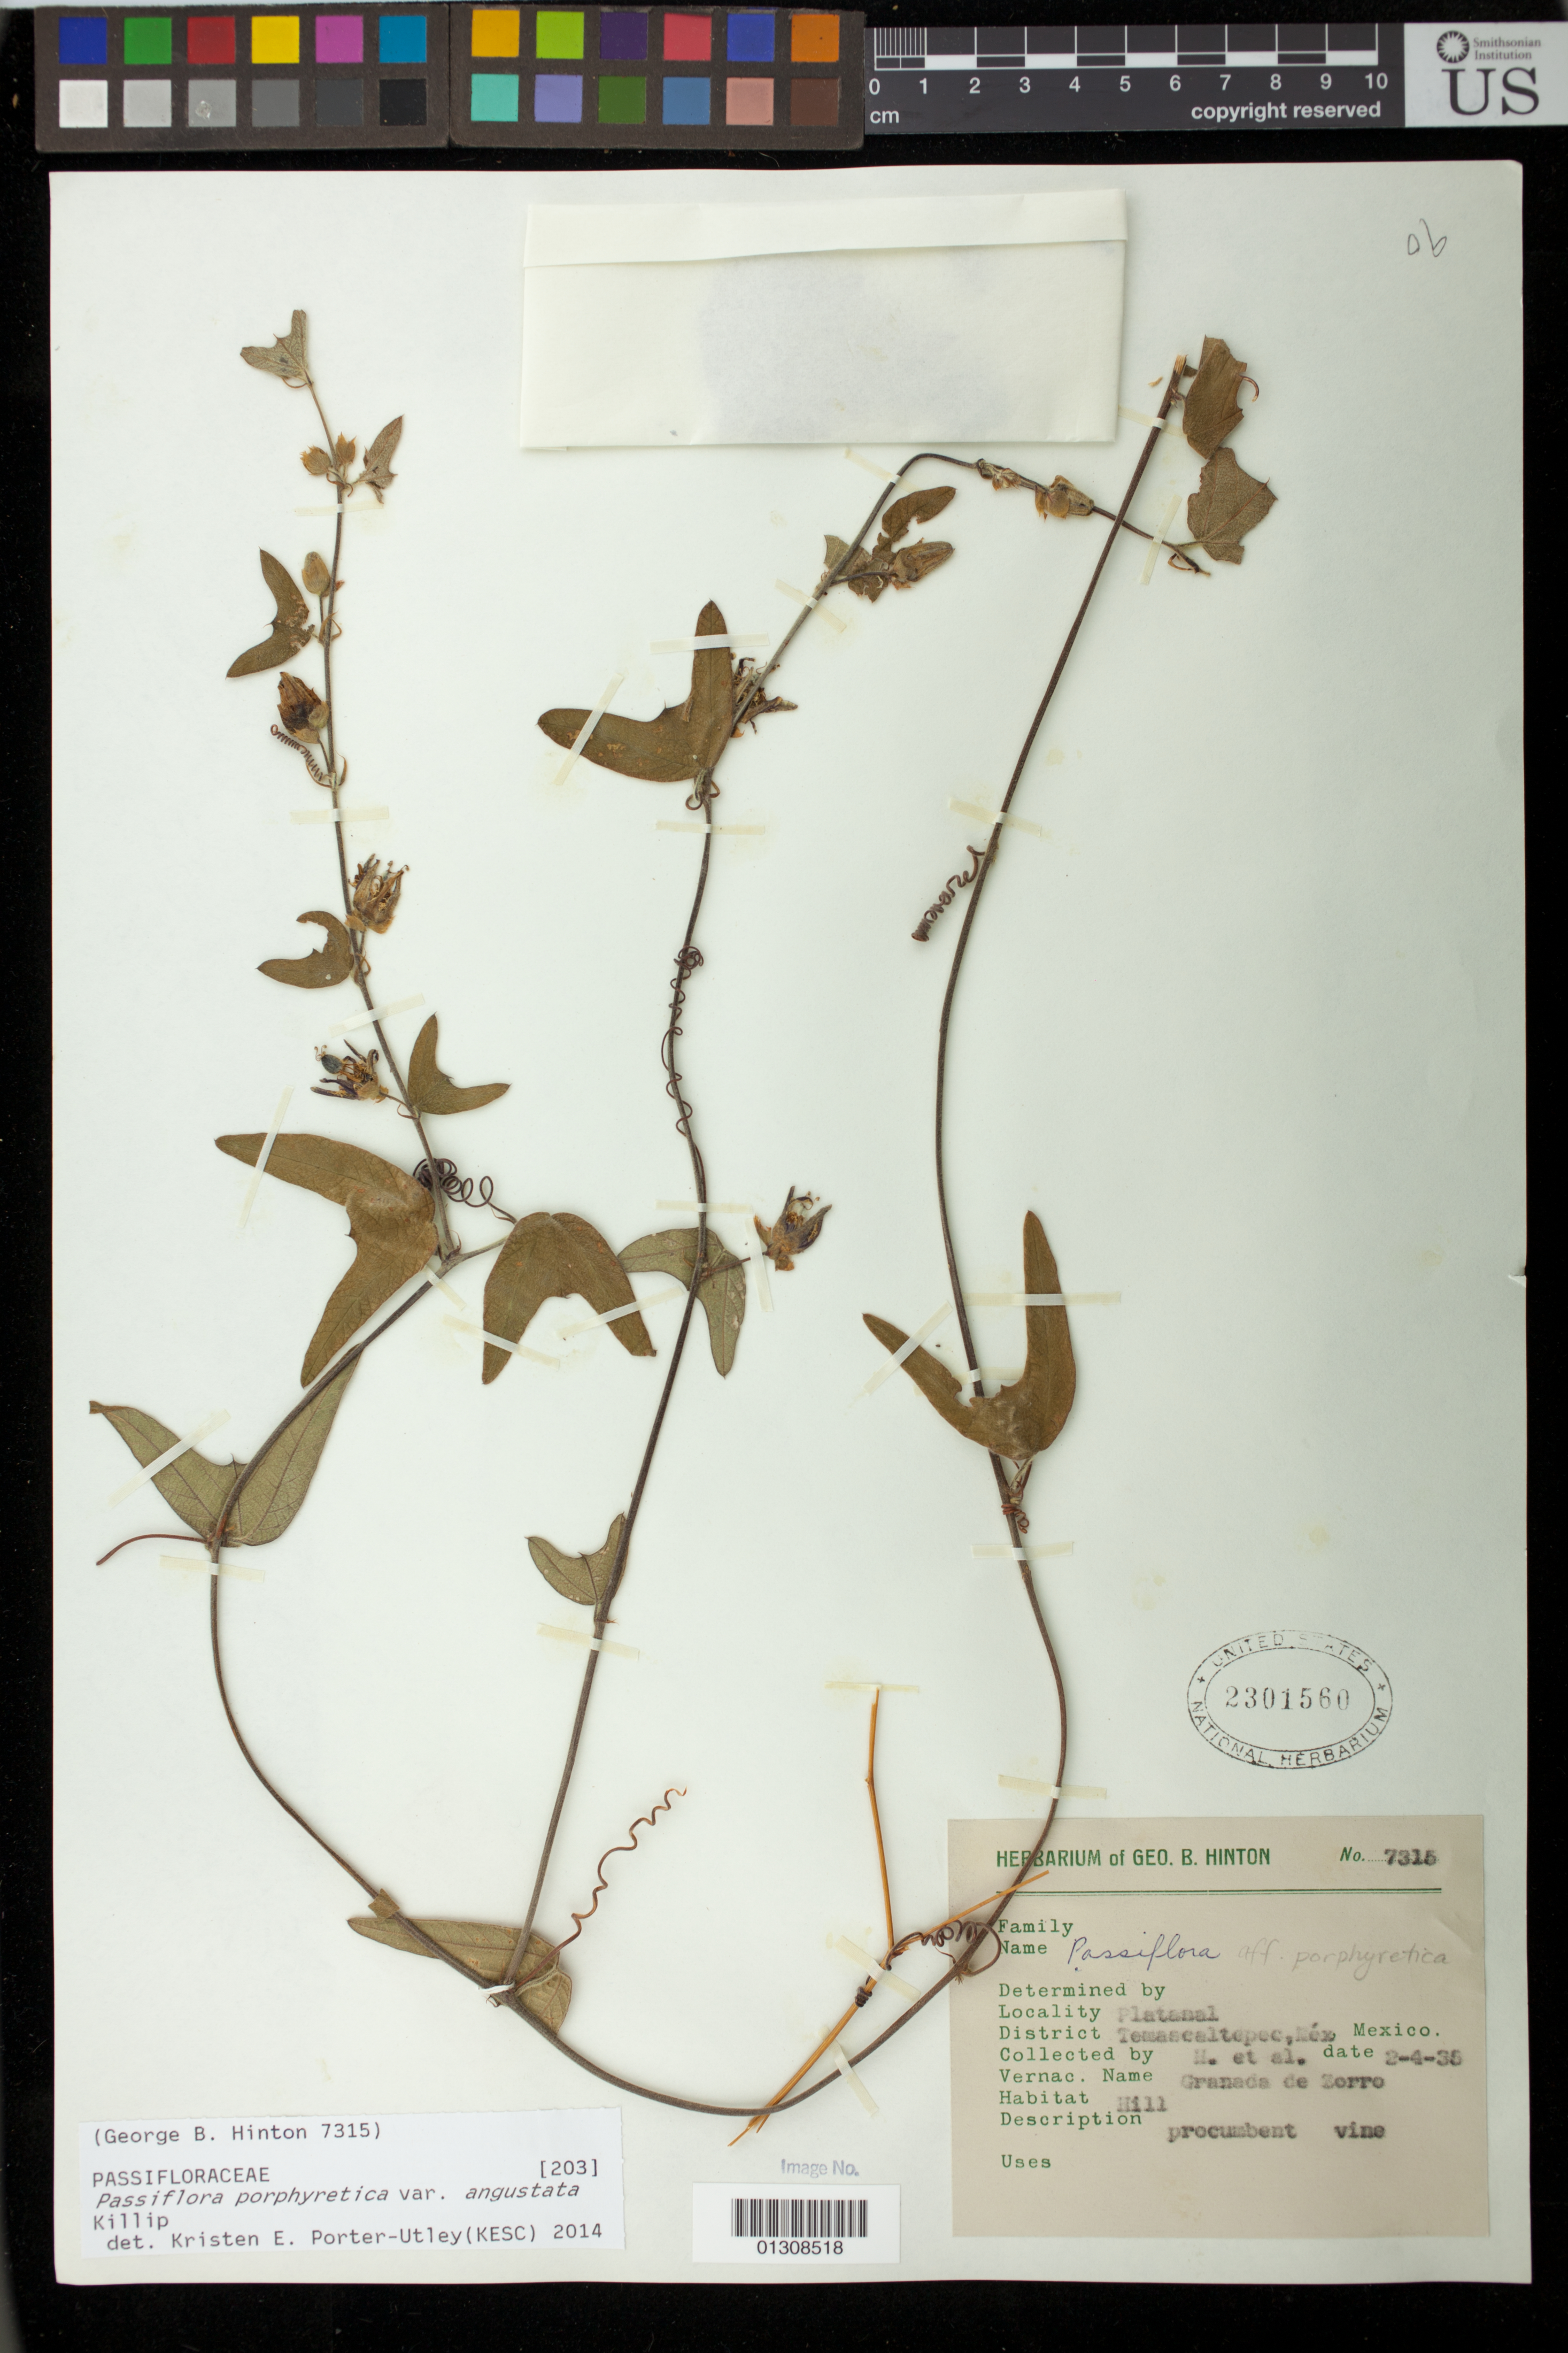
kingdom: Plantae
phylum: Tracheophyta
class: Magnoliopsida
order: Malpighiales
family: Passifloraceae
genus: Passiflora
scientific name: Passiflora porphyretica var. angustata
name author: Killip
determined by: Porter-Utley, K. E.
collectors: H. et al.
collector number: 7315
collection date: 1935-02-04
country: Mexico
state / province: México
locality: Platanal, Temascaltepec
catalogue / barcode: US 2301560